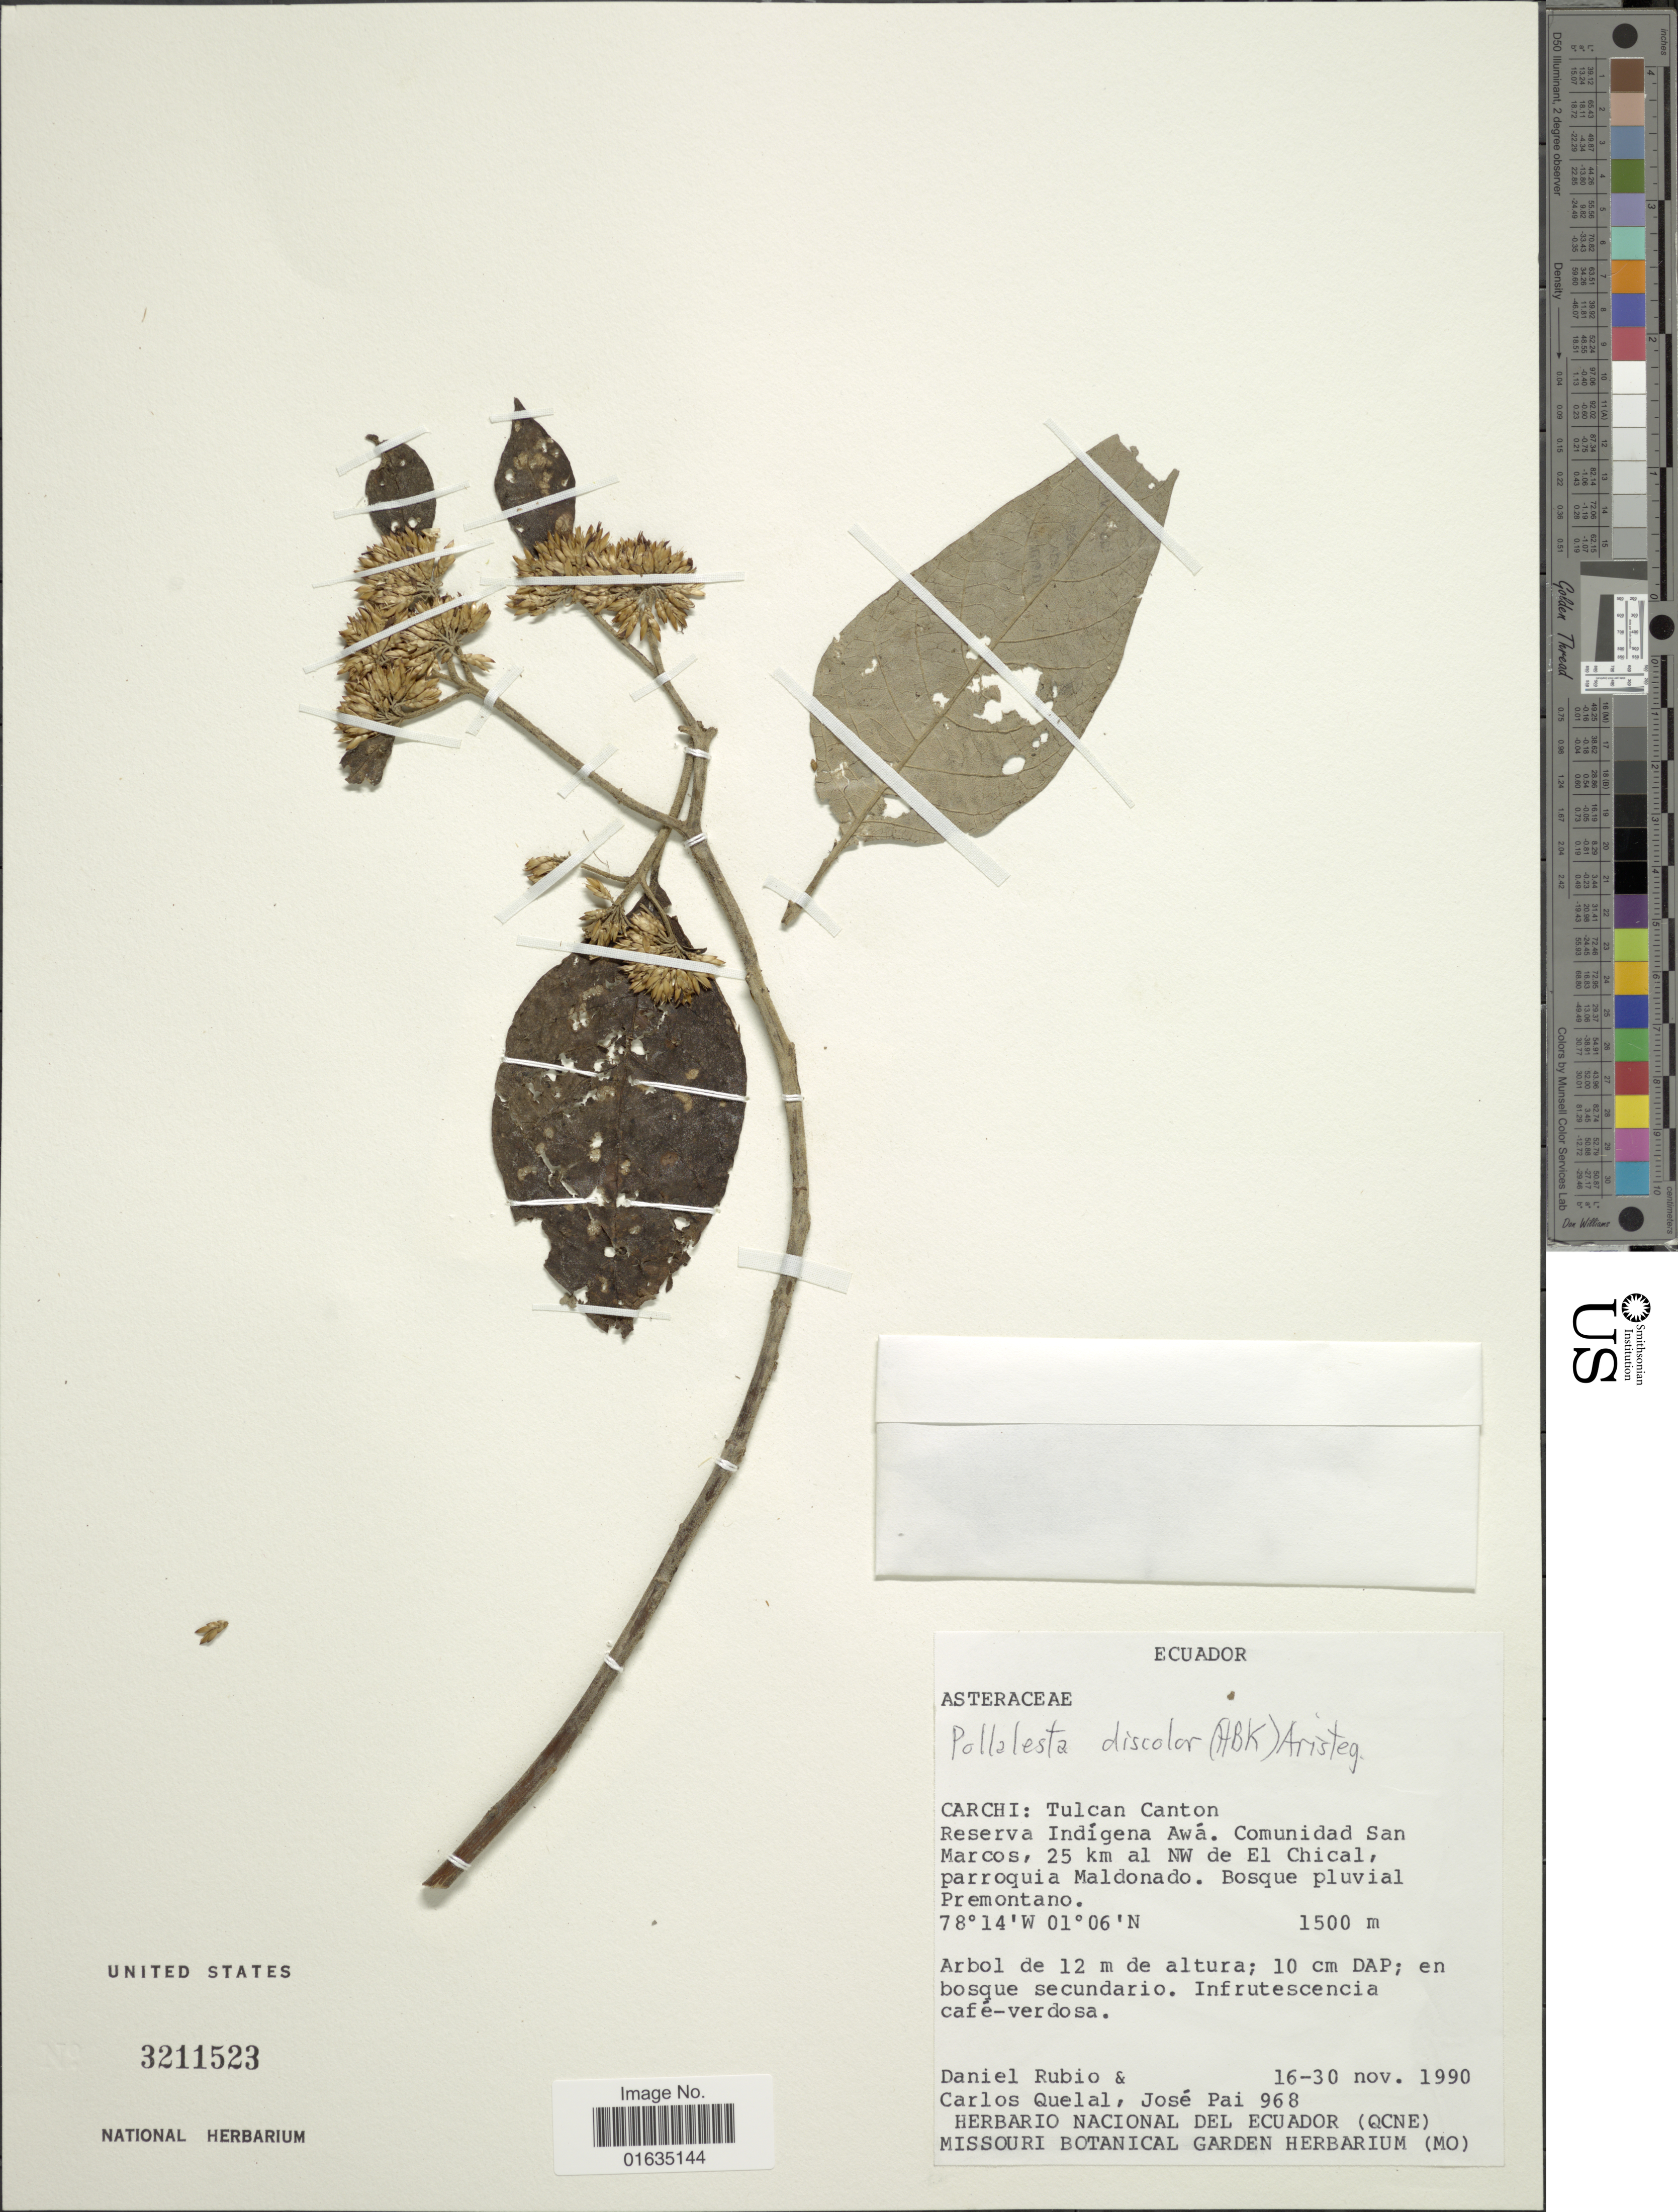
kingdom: Plantae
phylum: Tracheophyta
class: Magnoliopsida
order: Asterales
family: Asteraceae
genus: Pollalesta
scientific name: Pollalesta discolor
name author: (Kunth) Aristeg.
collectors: D. Rubio, C. Quelal & J. Pai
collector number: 968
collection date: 1990-11-16/1990-11-30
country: Ecuador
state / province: Carchi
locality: Tulcan Canton, Rserva Indigena Awa, Comunidad San Marcos, 25 km al NW de El Chical, parroquia Maldonado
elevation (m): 1500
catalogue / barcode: US 3211523